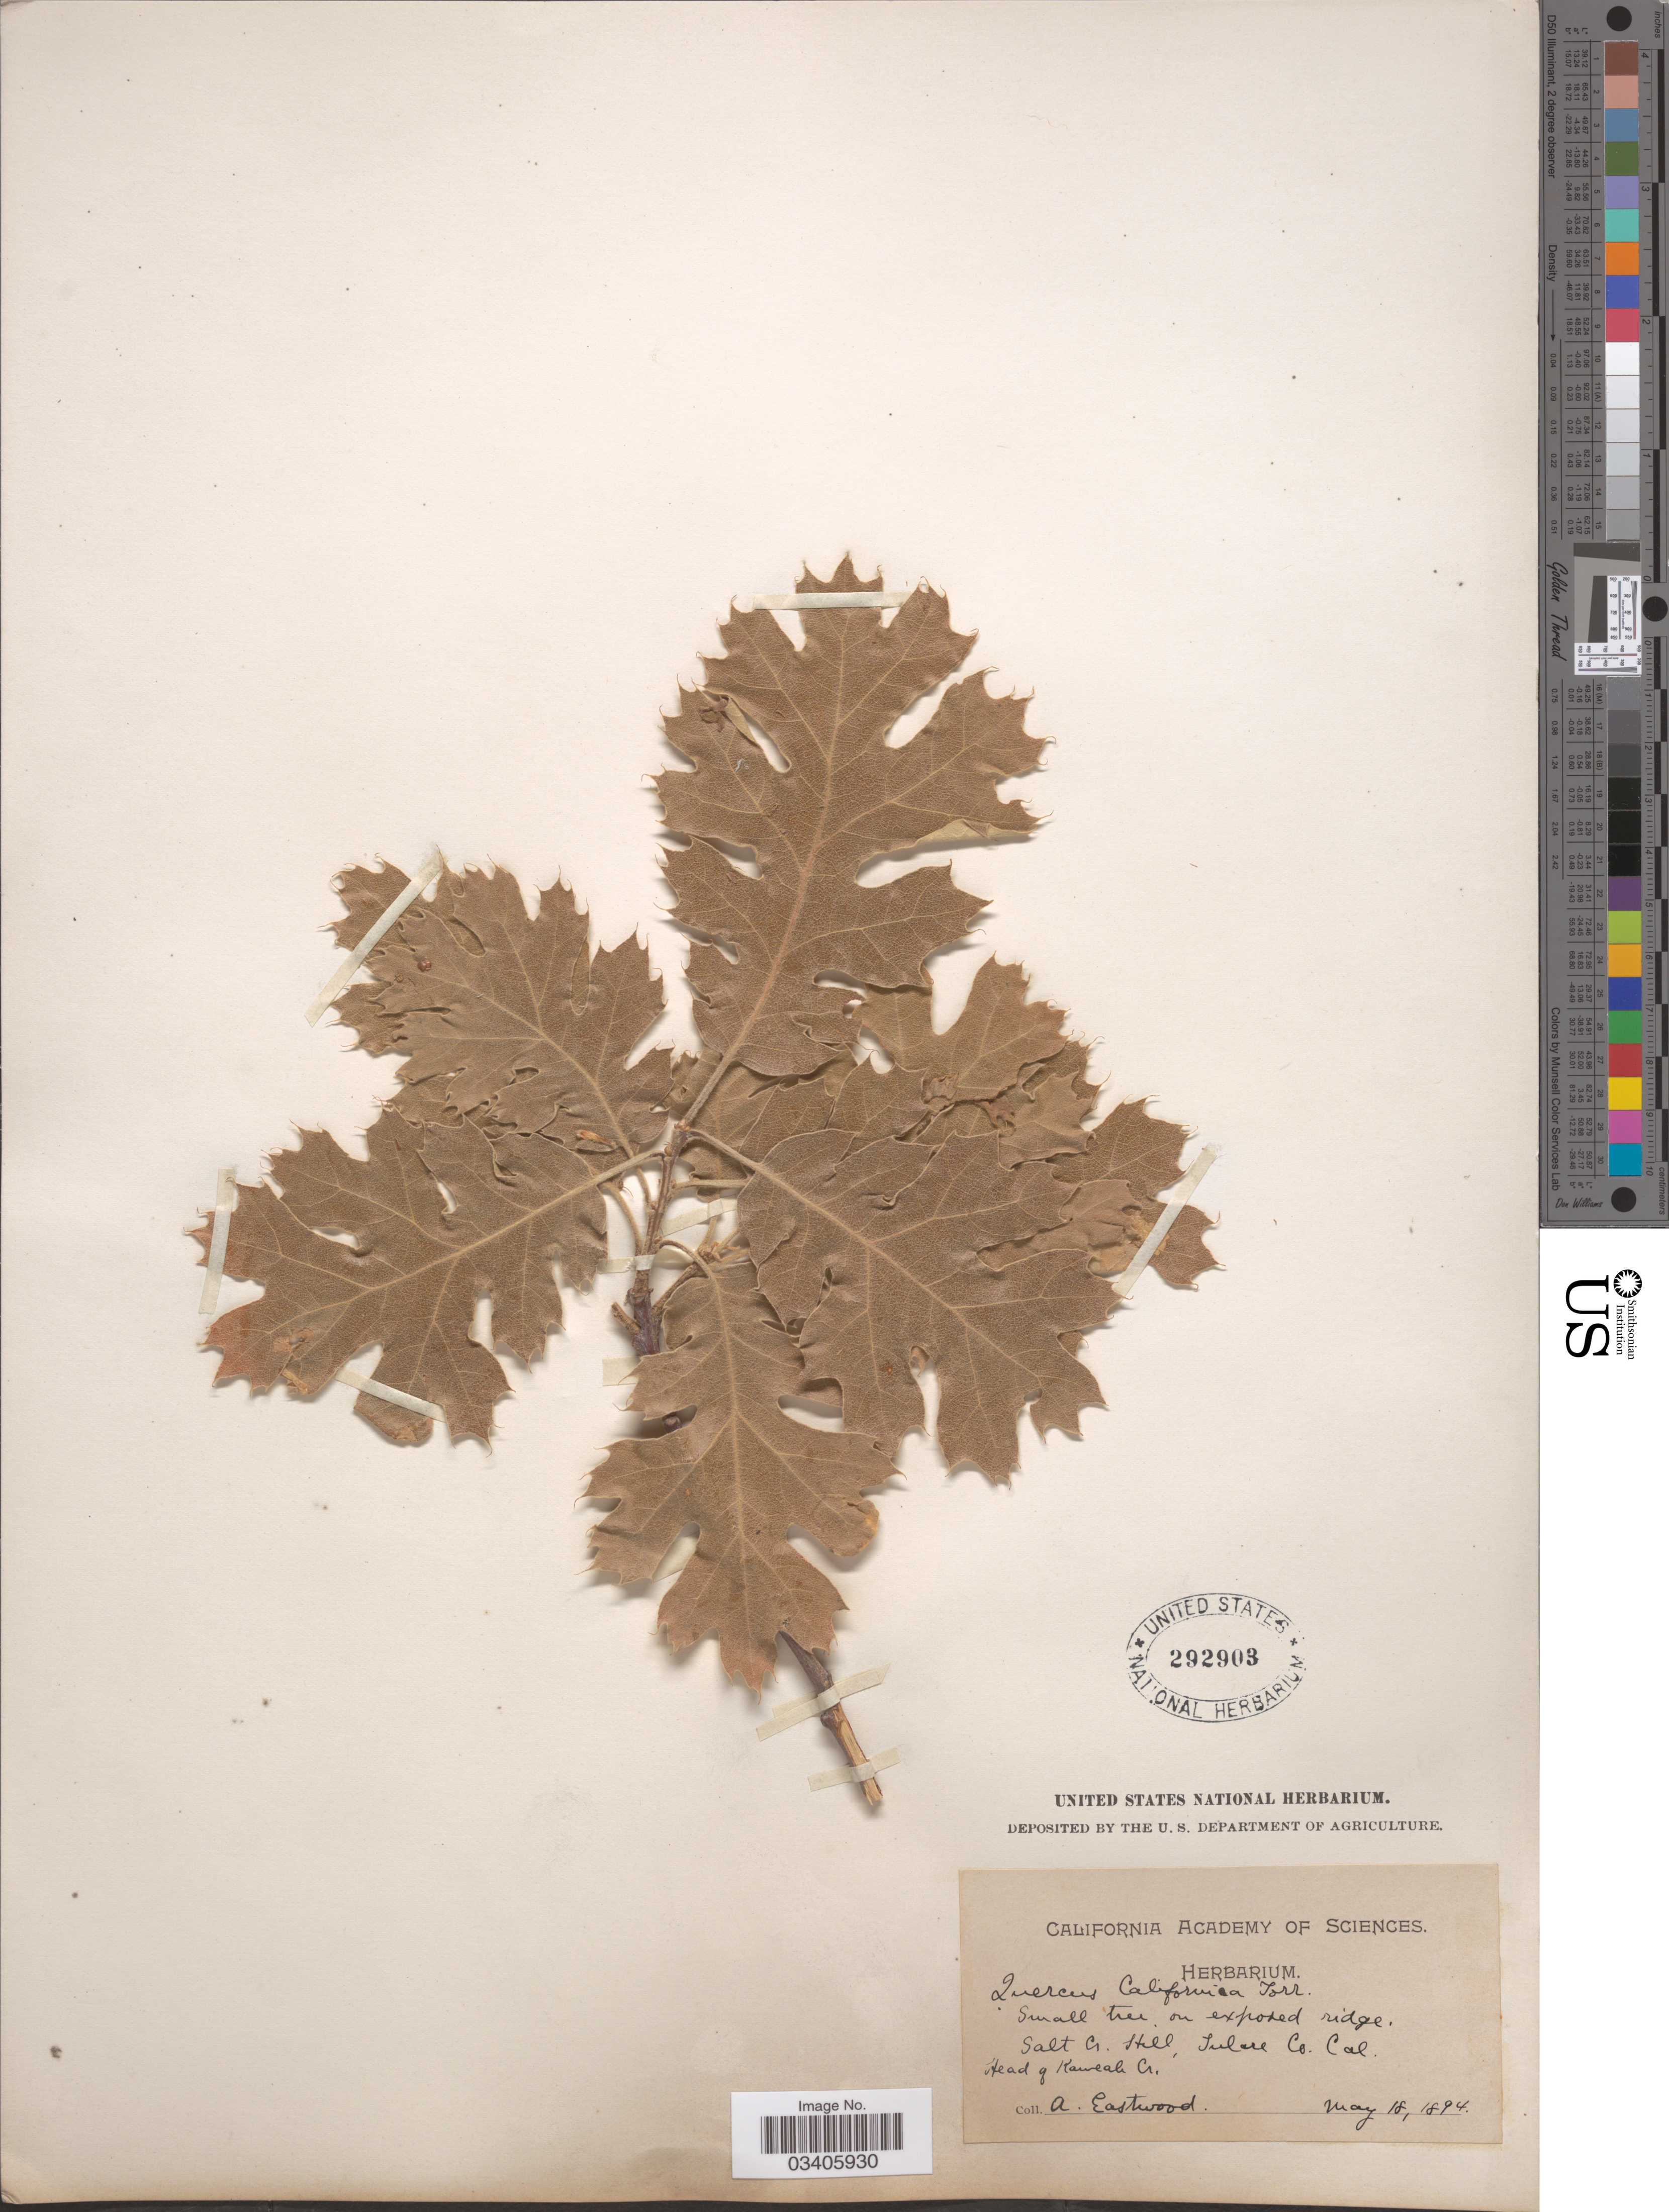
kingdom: Plantae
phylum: Tracheophyta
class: Magnoliopsida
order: Fagales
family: Fagaceae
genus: Quercus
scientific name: Quercus kelloggii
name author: Newb.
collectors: A. Eastwood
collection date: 1894-05-18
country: United States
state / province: California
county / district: Tulare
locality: Salt Cr. Hill, Tulare Co. Head of Kaweah Cr.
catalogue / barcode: US 292903